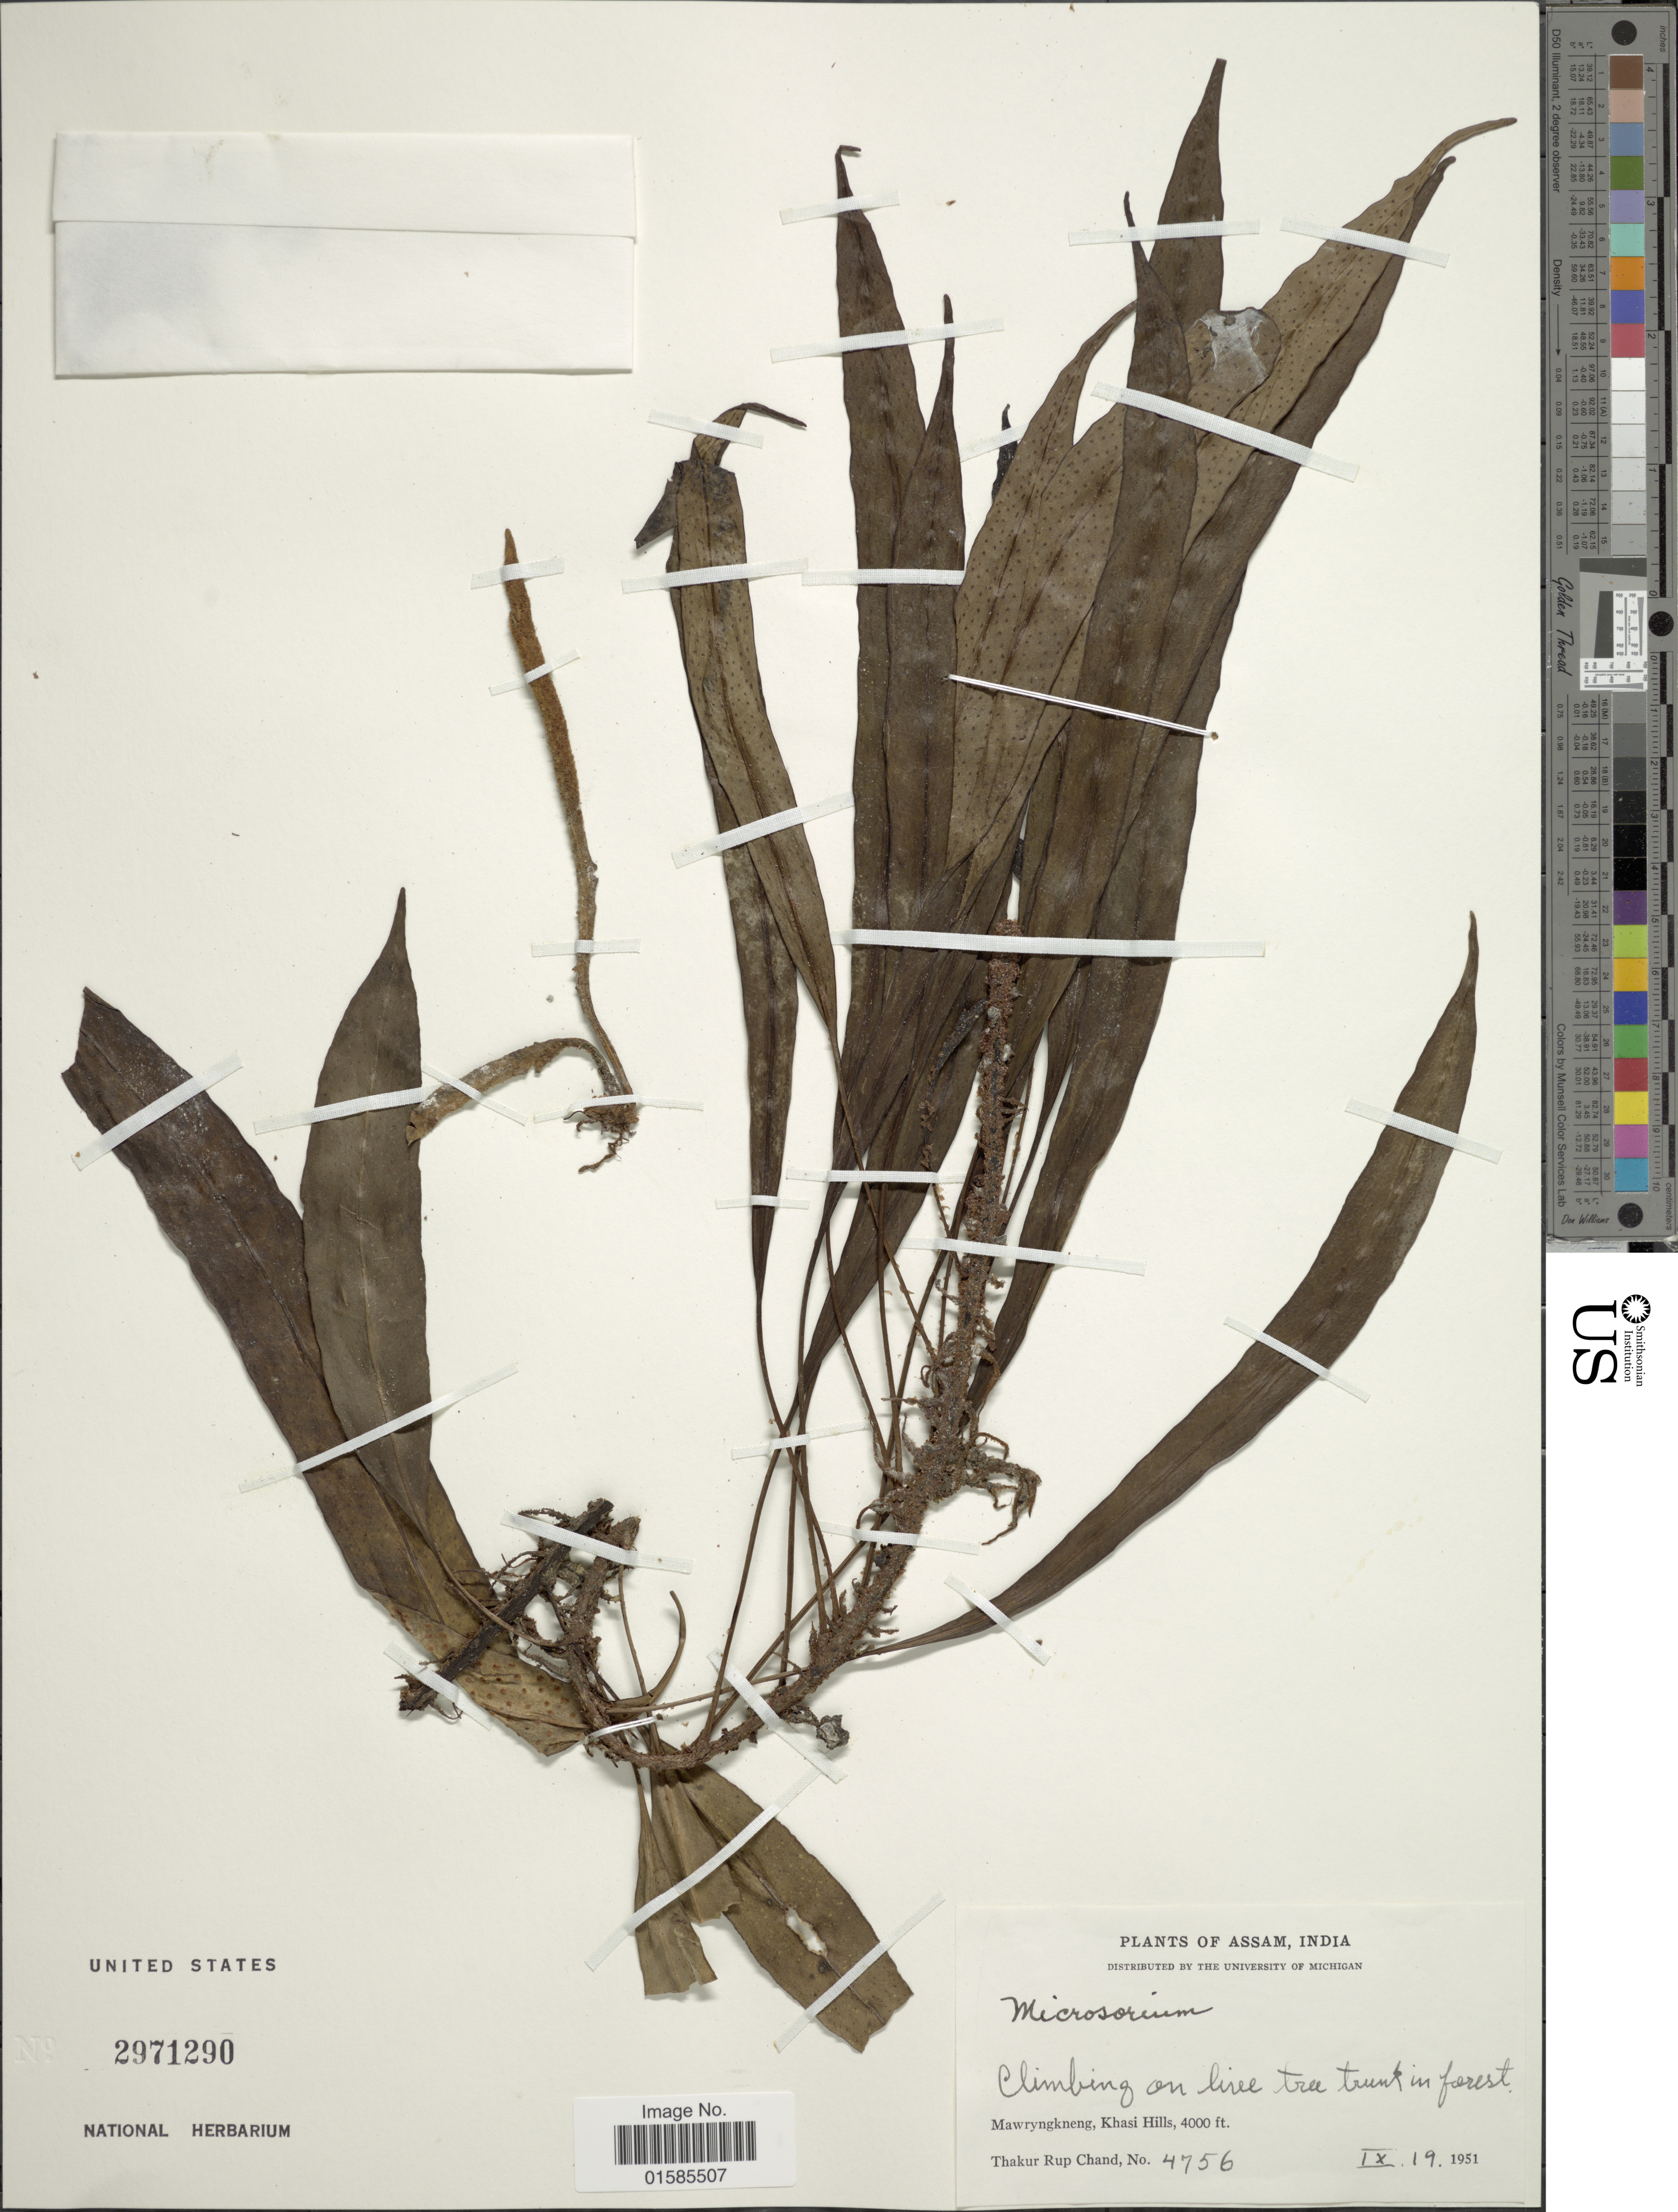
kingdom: Plantae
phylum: Tracheophyta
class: Polypodiopsida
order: Polypodiales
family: Polypodiaceae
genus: Leptochilus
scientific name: Leptochilus sp.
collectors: T. R. Chand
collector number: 4756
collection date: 1951-09-19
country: India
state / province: Meghalaya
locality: Assam, India, Mawphlang, Khasi Hills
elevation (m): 1219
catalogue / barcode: US 2971290